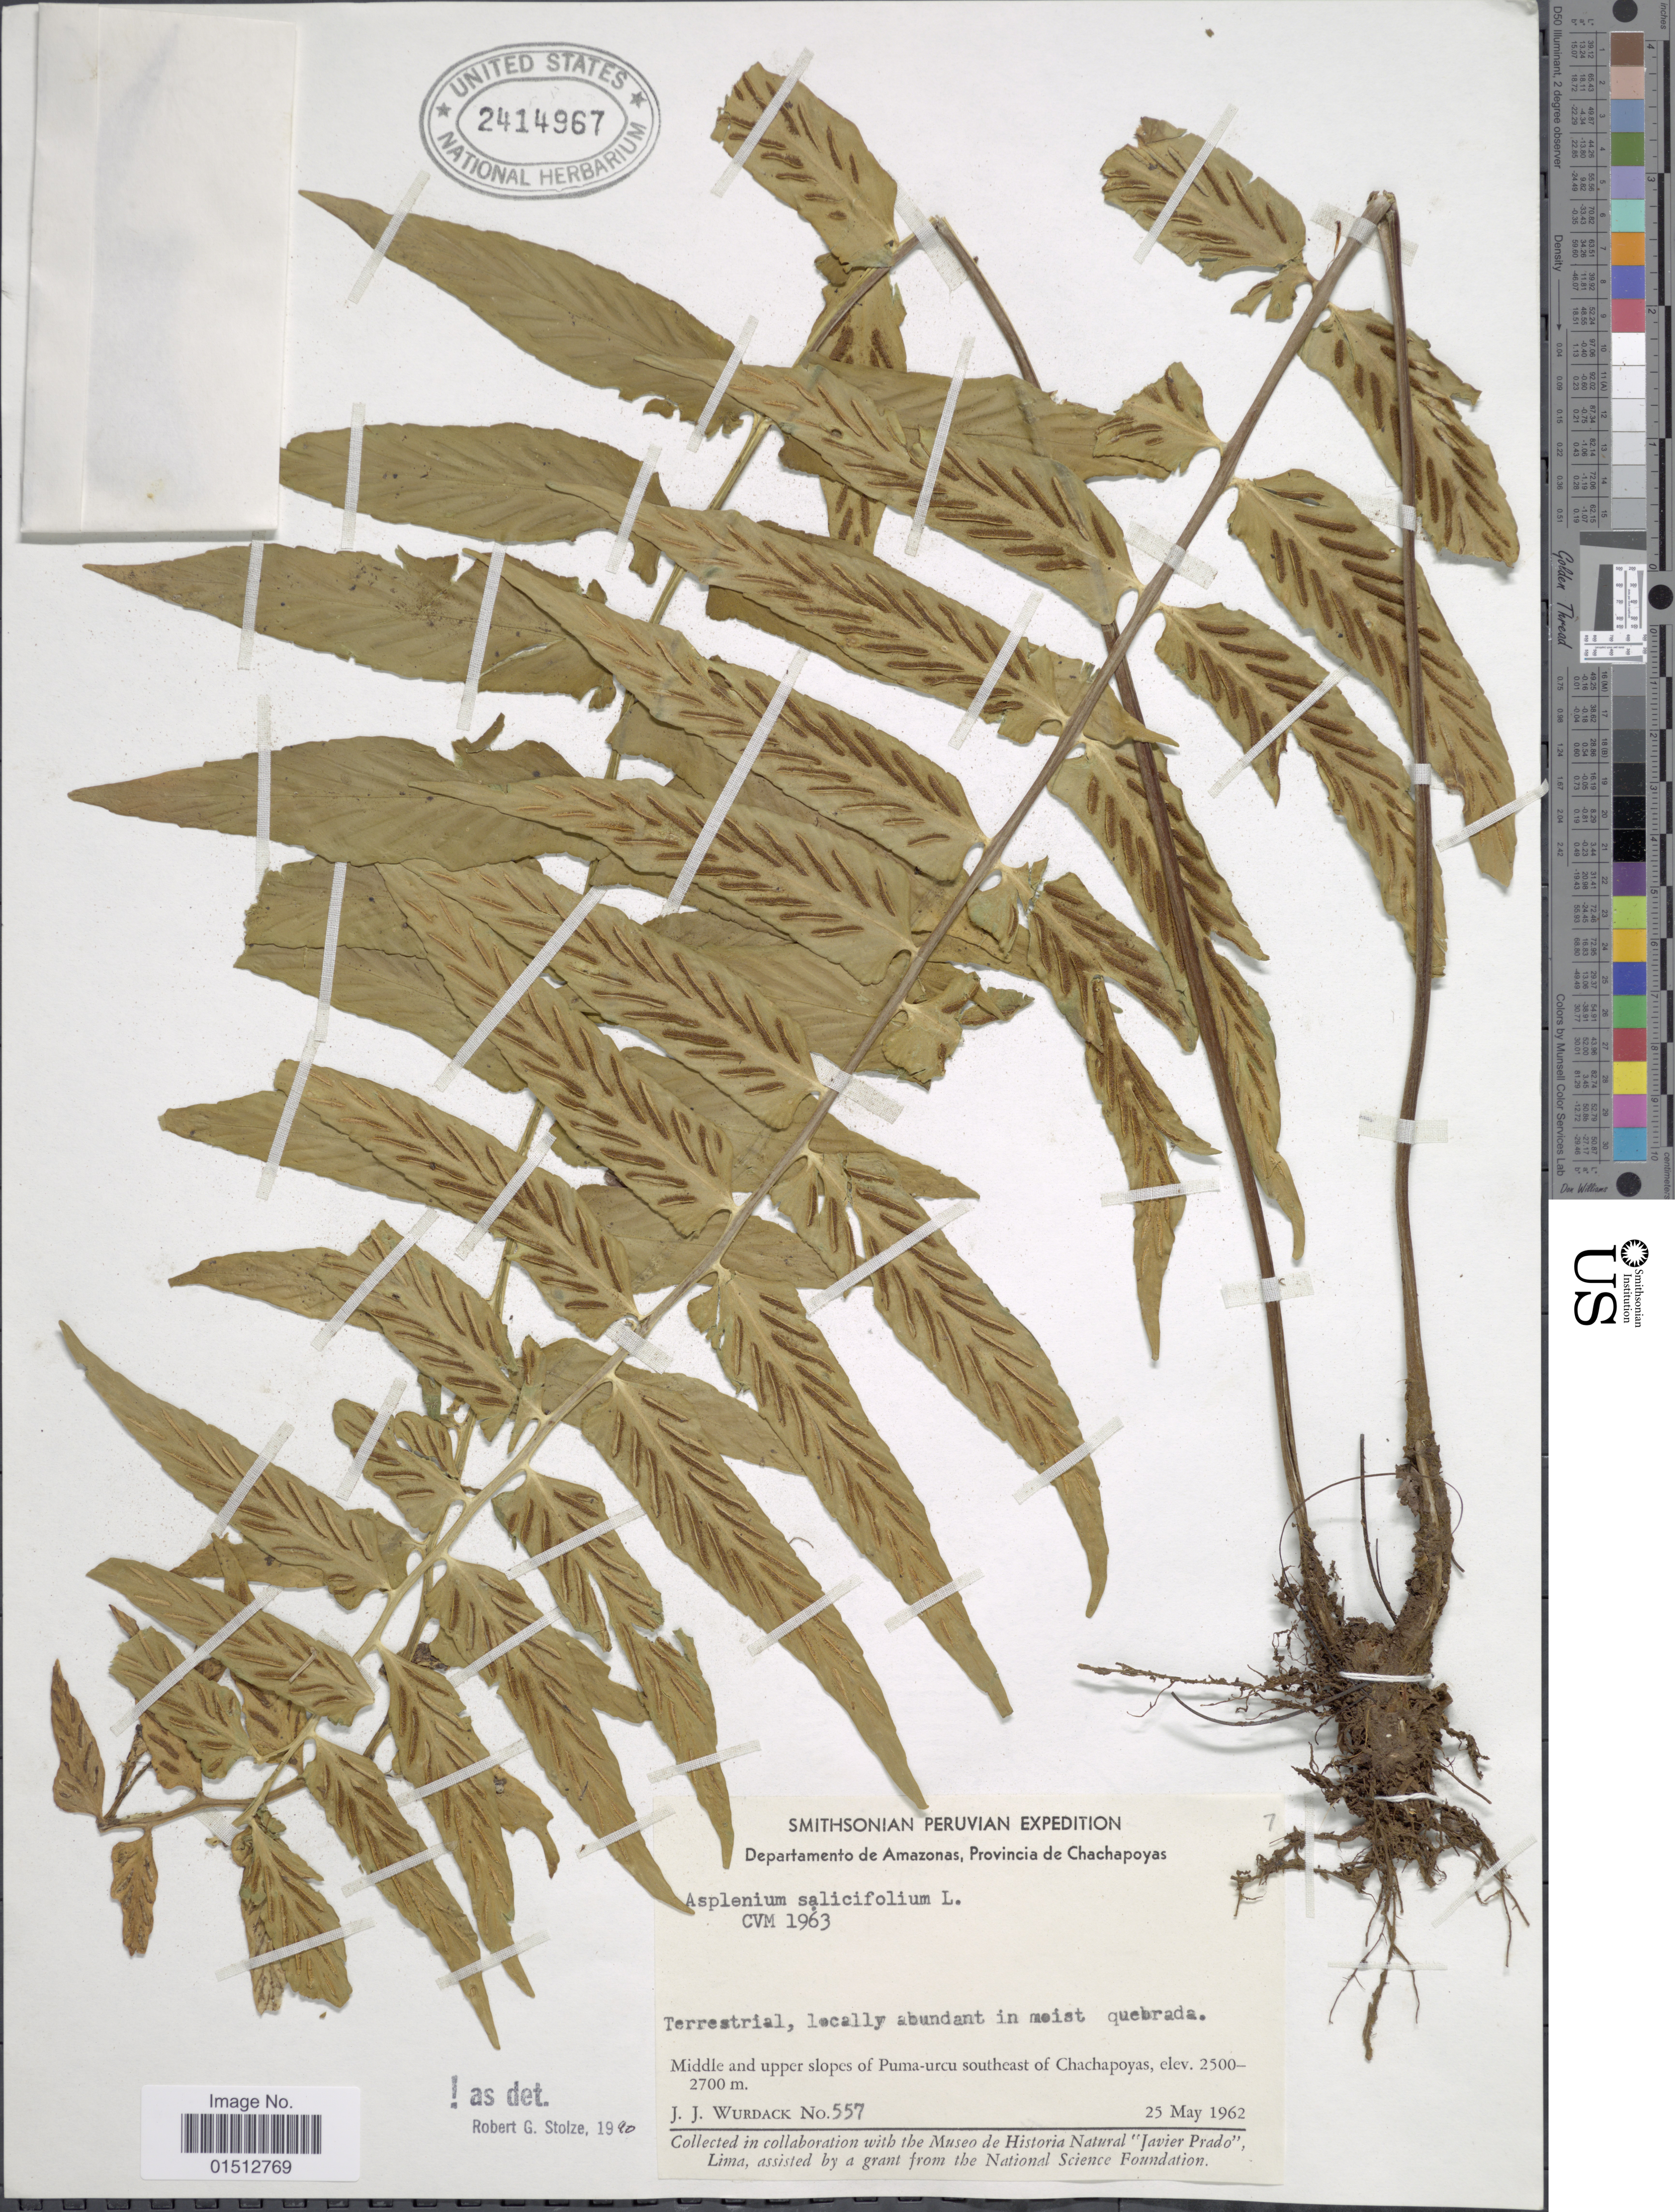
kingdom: Plantae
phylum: Tracheophyta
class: Polypodiopsida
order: Polypodiales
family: Aspleniaceae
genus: Asplenium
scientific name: Asplenium salicifolium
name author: L.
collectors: J. J. Wurdack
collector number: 557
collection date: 1962-05-25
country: Peru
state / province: Amazonas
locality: Departamento de Amazonas, Provincia de Chachapoyas, Middle and upper slopes of Puma-urcu southeast of Chachapoyas.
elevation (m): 2500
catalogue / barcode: US 2414967